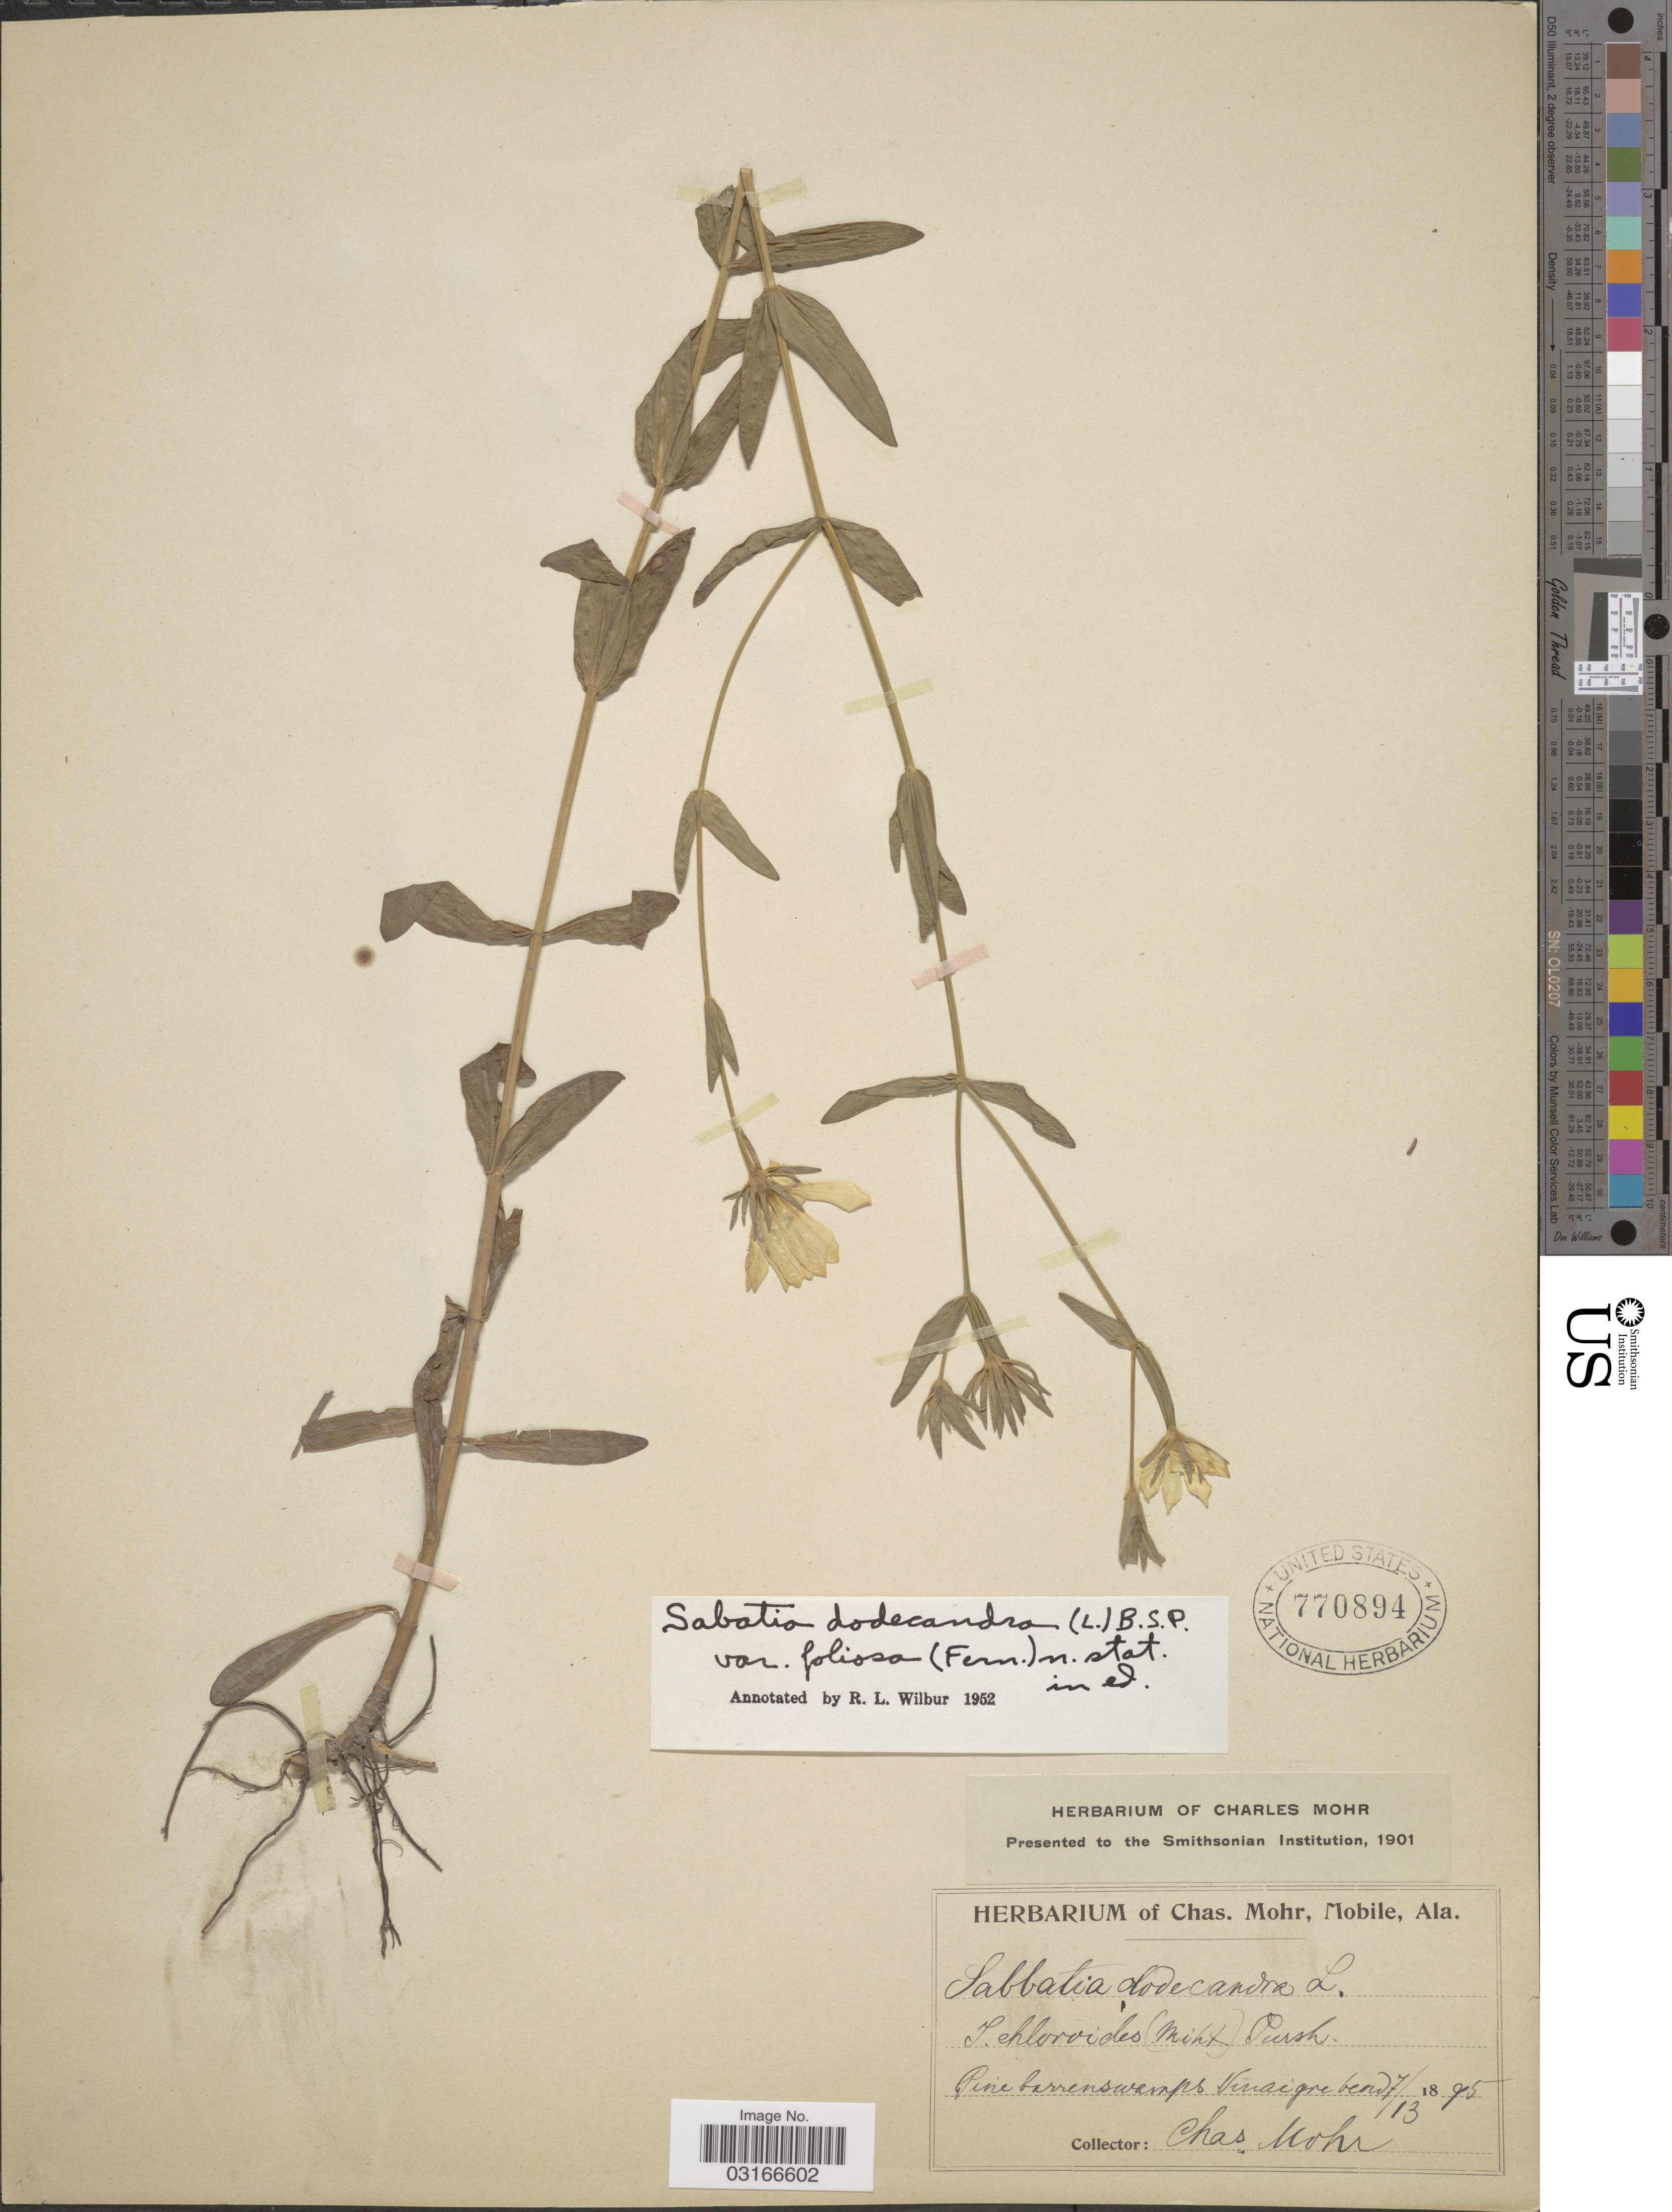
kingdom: Plantae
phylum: Tracheophyta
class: Magnoliopsida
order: Gentianales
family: Gentianaceae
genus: Sabatia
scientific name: Sabatia dodecandra var. dodecandra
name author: (L.) Britton et al.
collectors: Mohr, C. T. (herbarium)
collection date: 1895-07-13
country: United States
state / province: Alabama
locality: Pine barrens swamps Vinaigre bend.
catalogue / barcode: US 770894